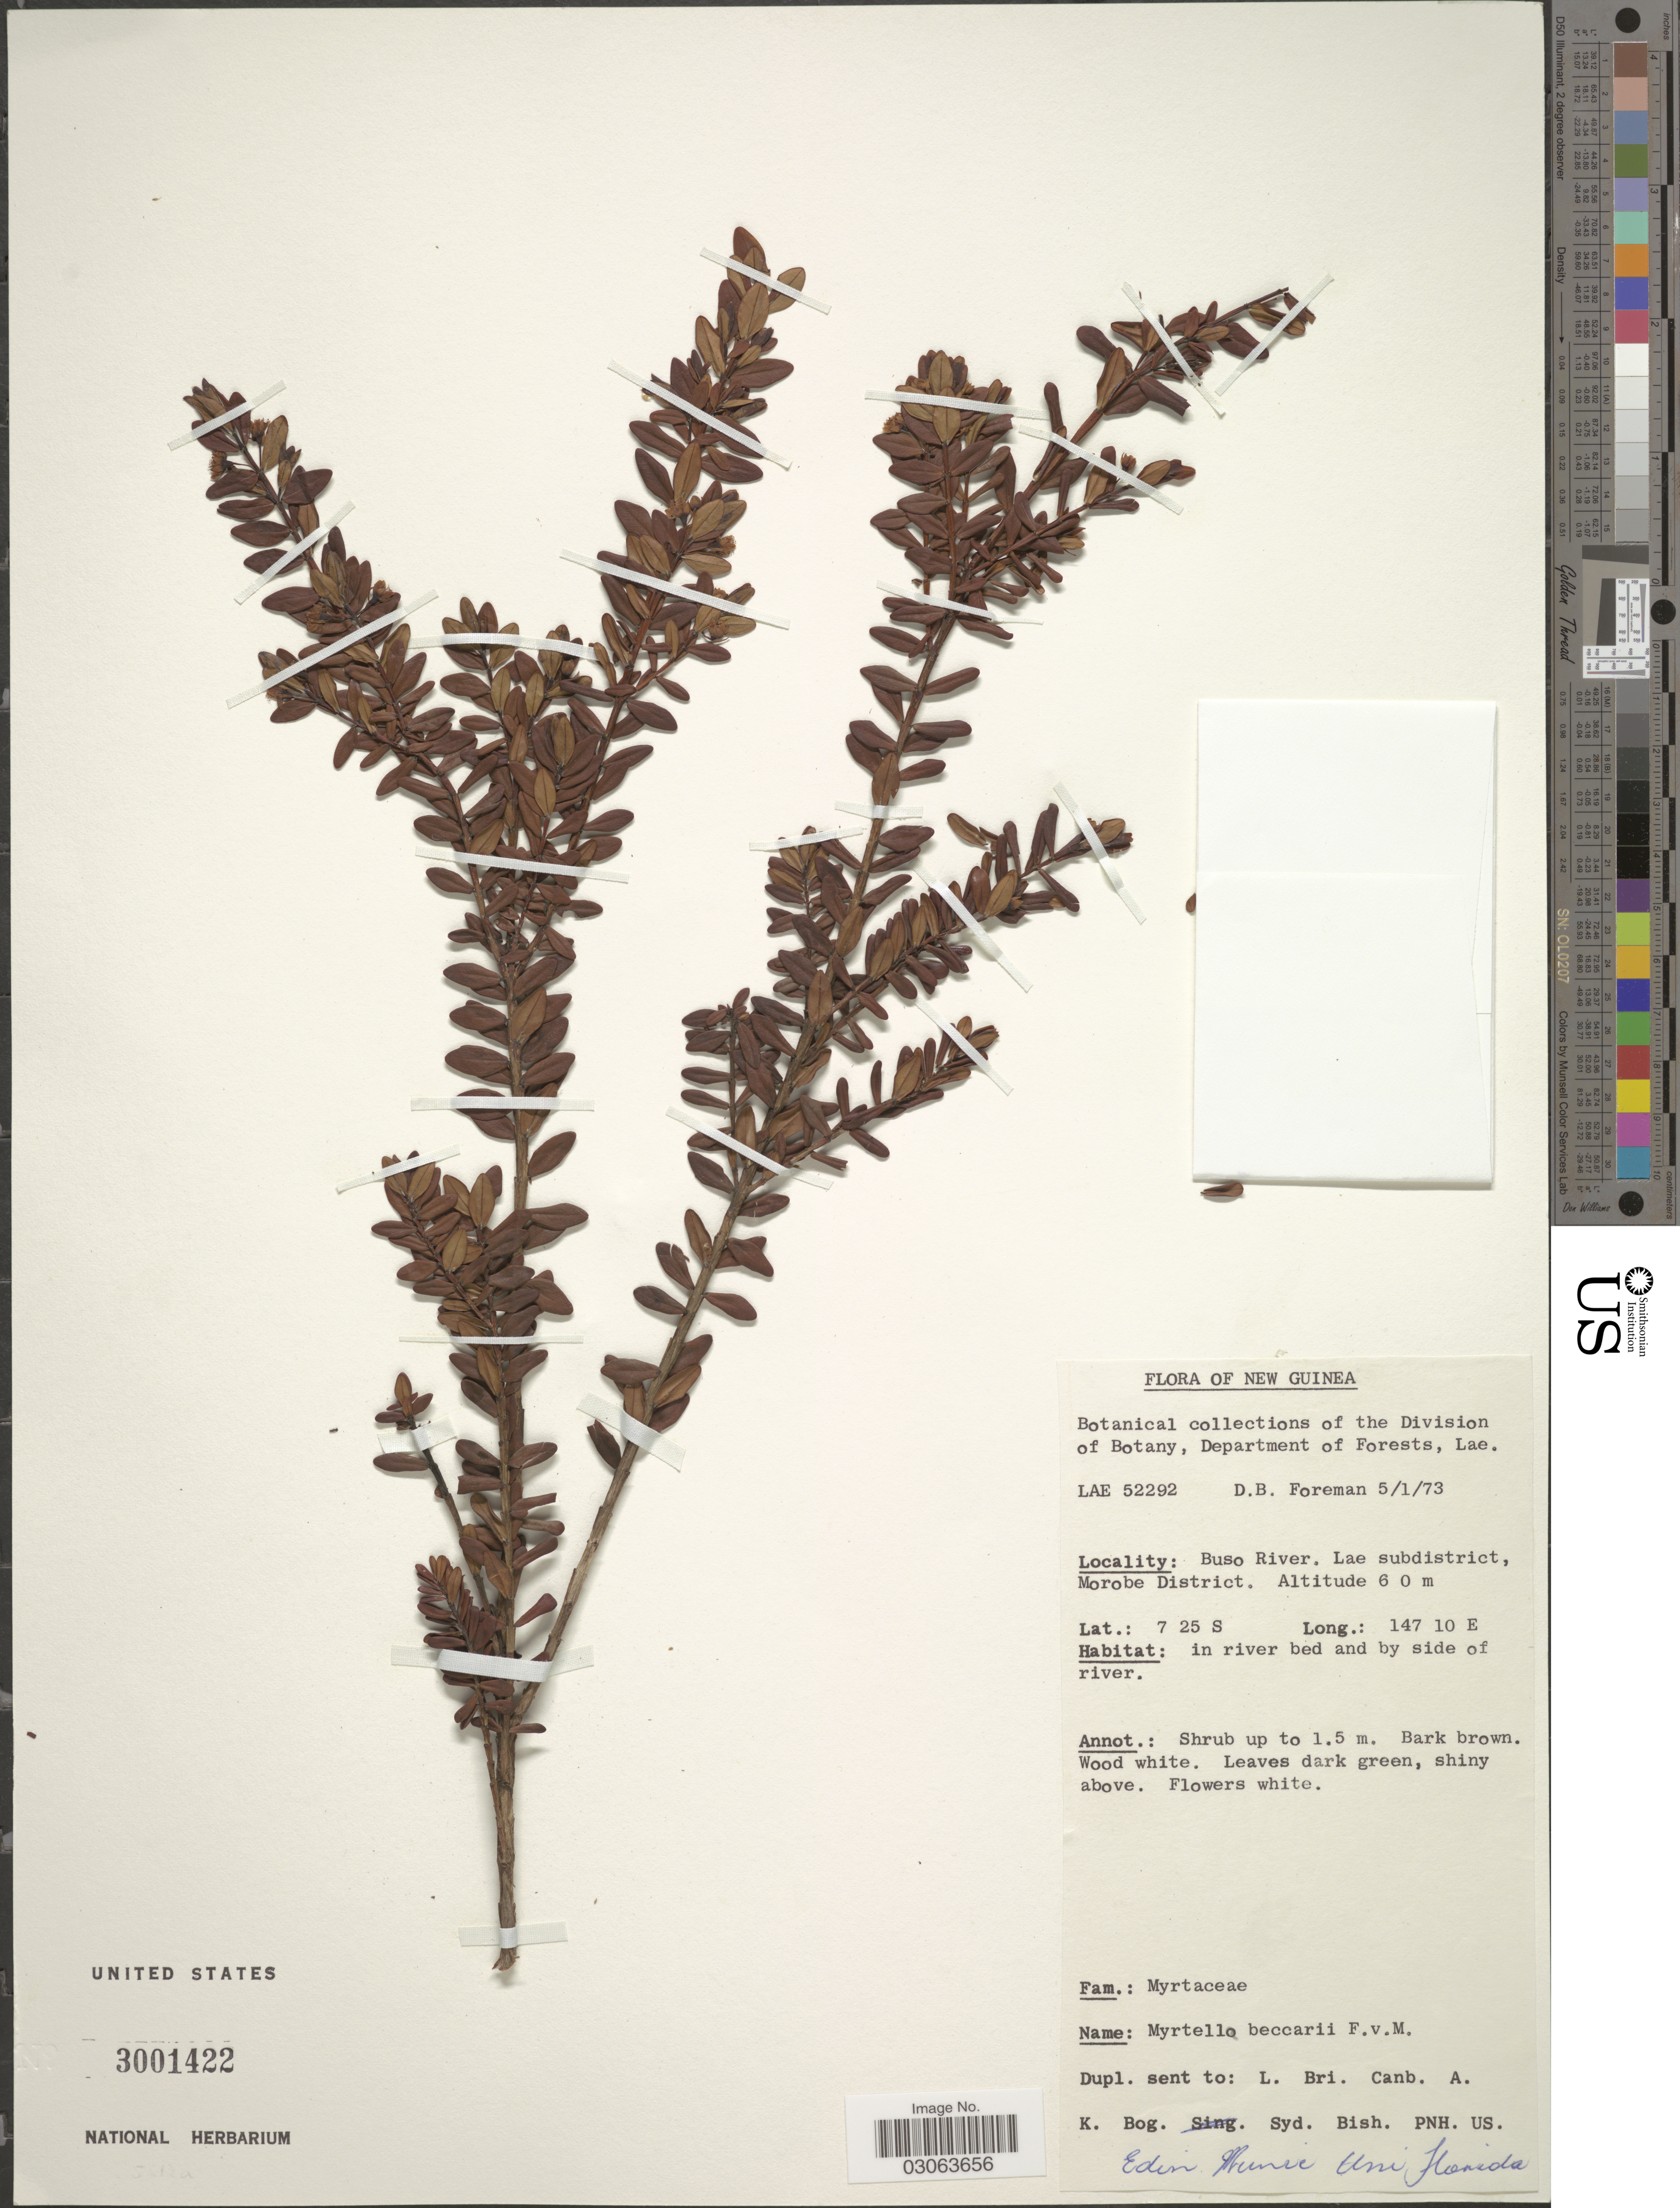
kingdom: Plantae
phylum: Tracheophyta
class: Magnoliopsida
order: Myrtales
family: Myrtaceae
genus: Myrtella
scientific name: Myrtella beccarii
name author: F. Muell.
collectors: D. Foreman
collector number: LAE52292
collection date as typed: Transcribed d/m/y: 5/1/73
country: Papua New Guinea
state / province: Morobe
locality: New Guinea, Buso River, Lae subdistrict, Morobe District.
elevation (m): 60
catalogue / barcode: US 3001422